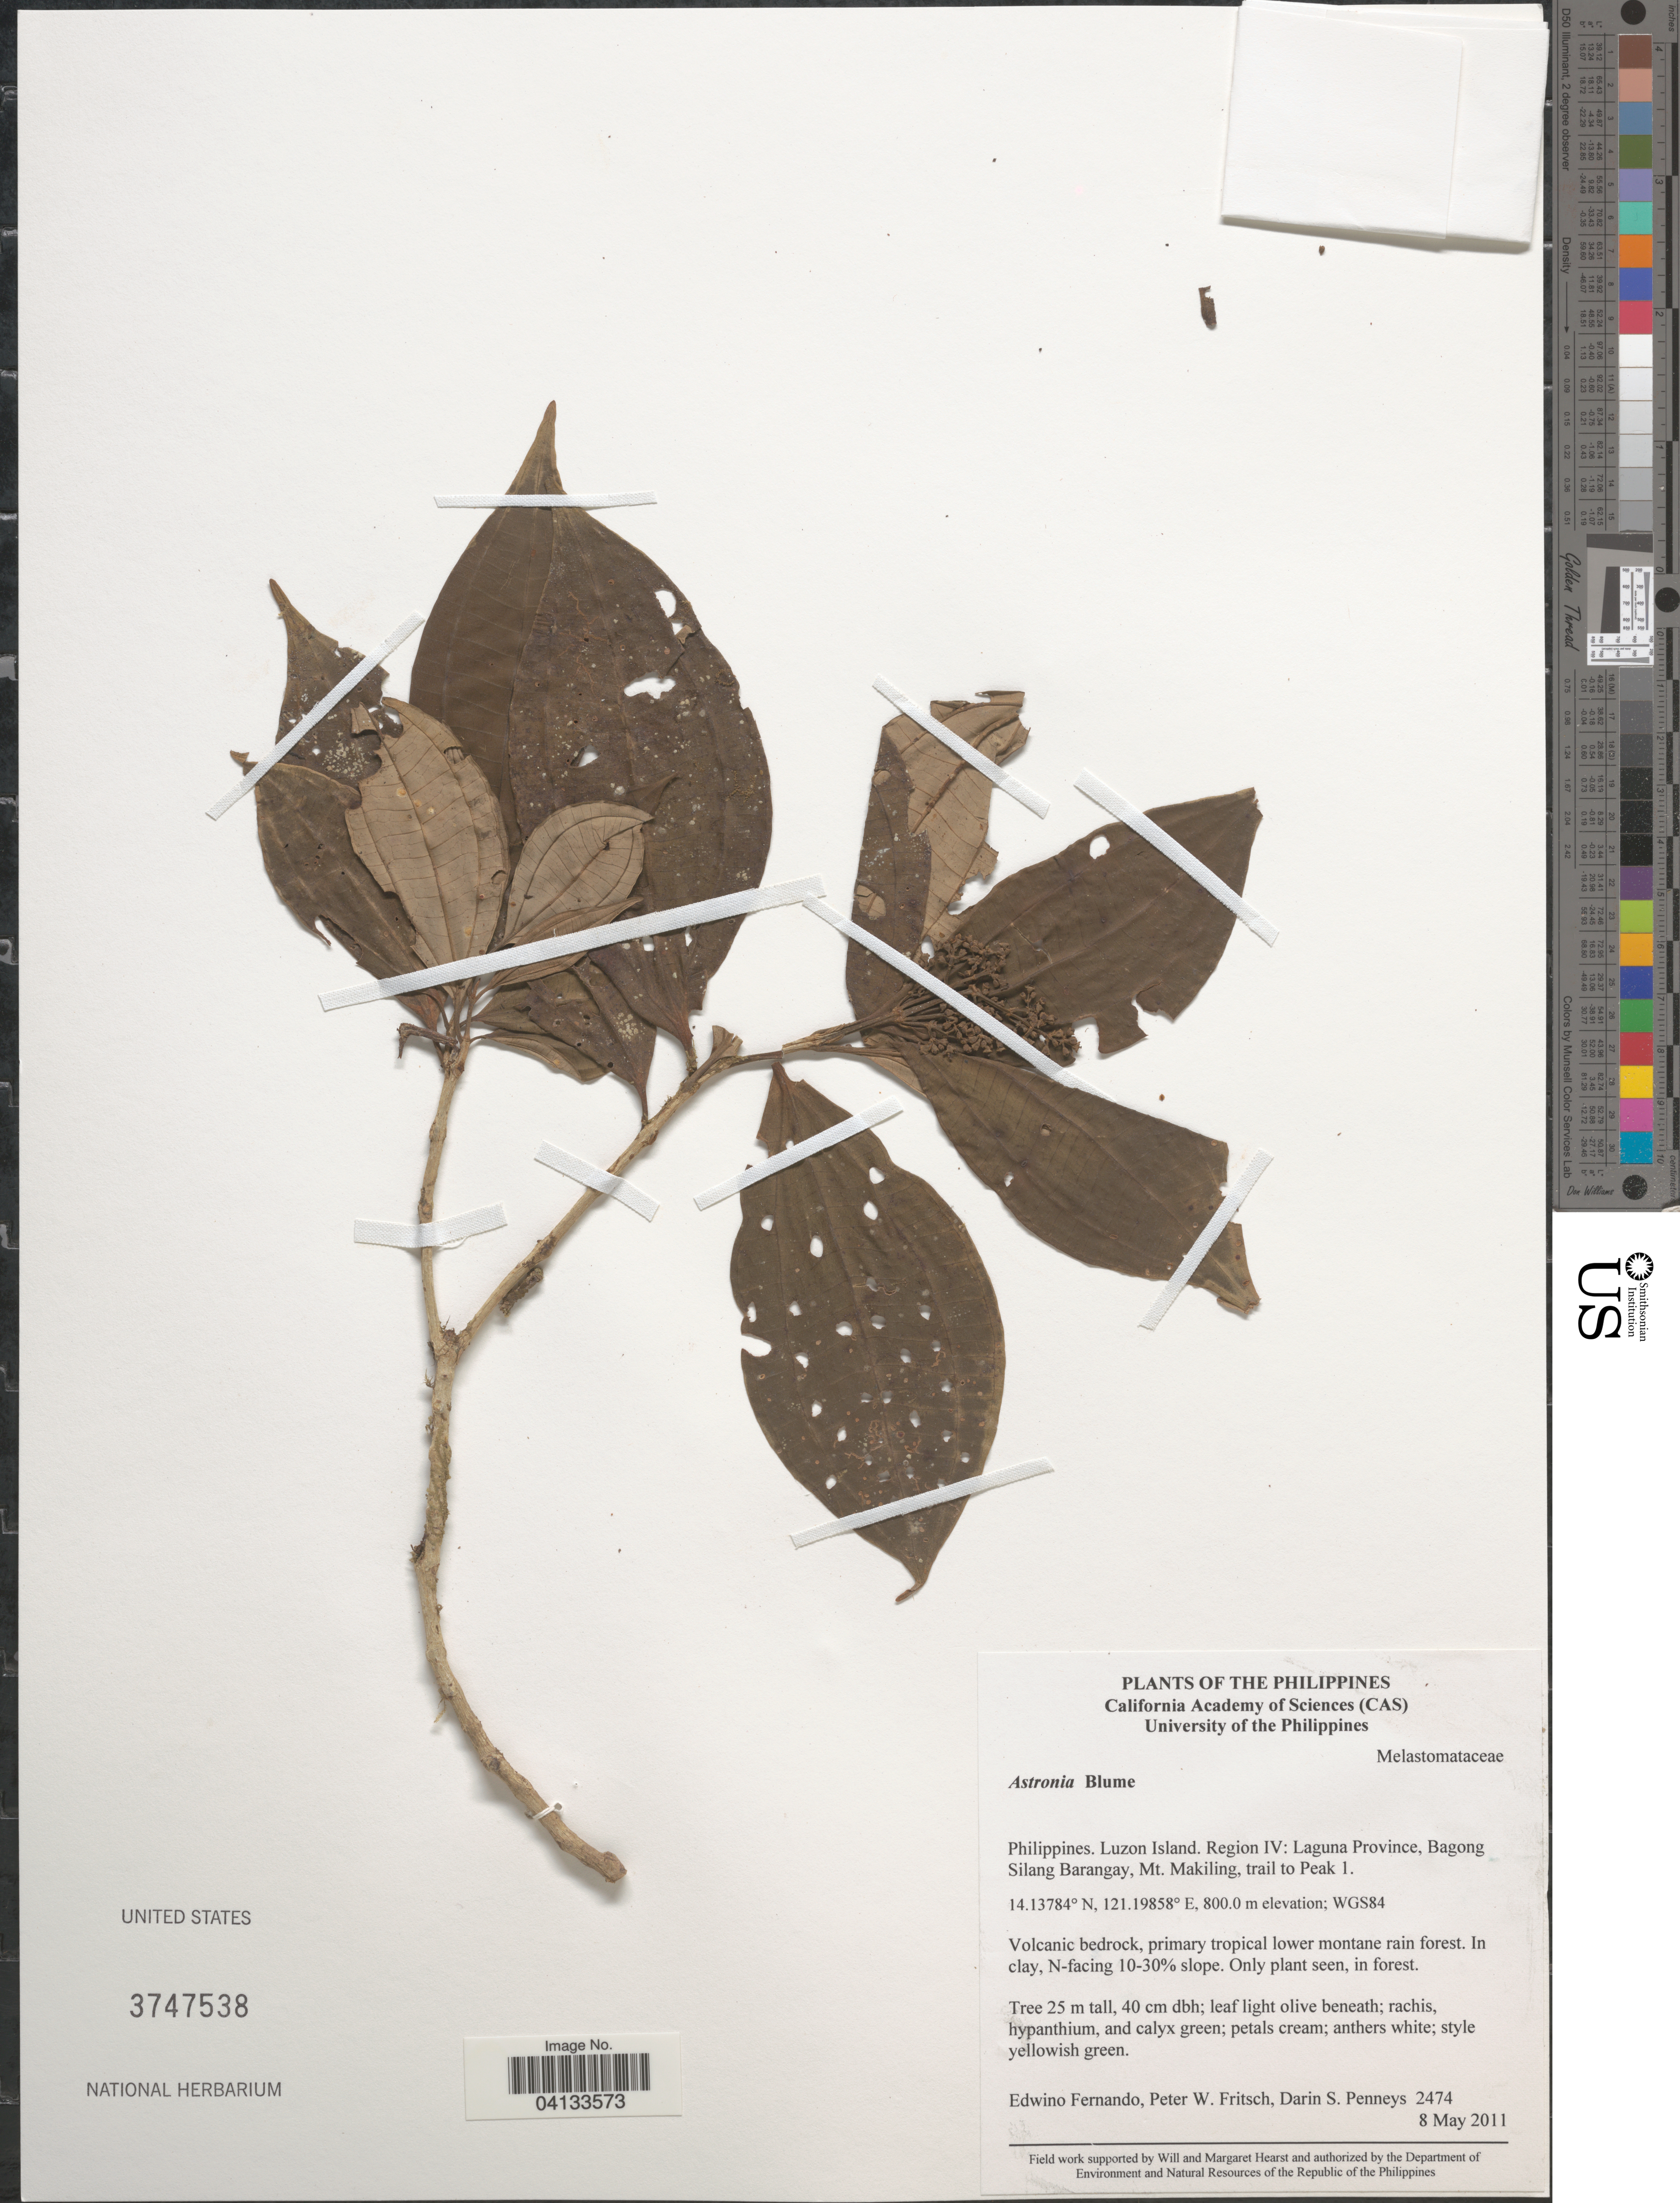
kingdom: Plantae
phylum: Tracheophyta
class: Magnoliopsida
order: Myrtales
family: Melastomataceae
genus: Astronia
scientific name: Astronia sp.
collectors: E. S. Fernando, P. W. Fritsch & D. S. Penneys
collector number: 2474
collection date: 2011-05-08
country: Philippines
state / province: Calabarzon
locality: Luzon Island. Region IV: Laguna Province, Bagong Silang Barangay, Mt. Makiling, trail to Peak 1. WGS84.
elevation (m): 800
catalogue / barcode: US 3747538